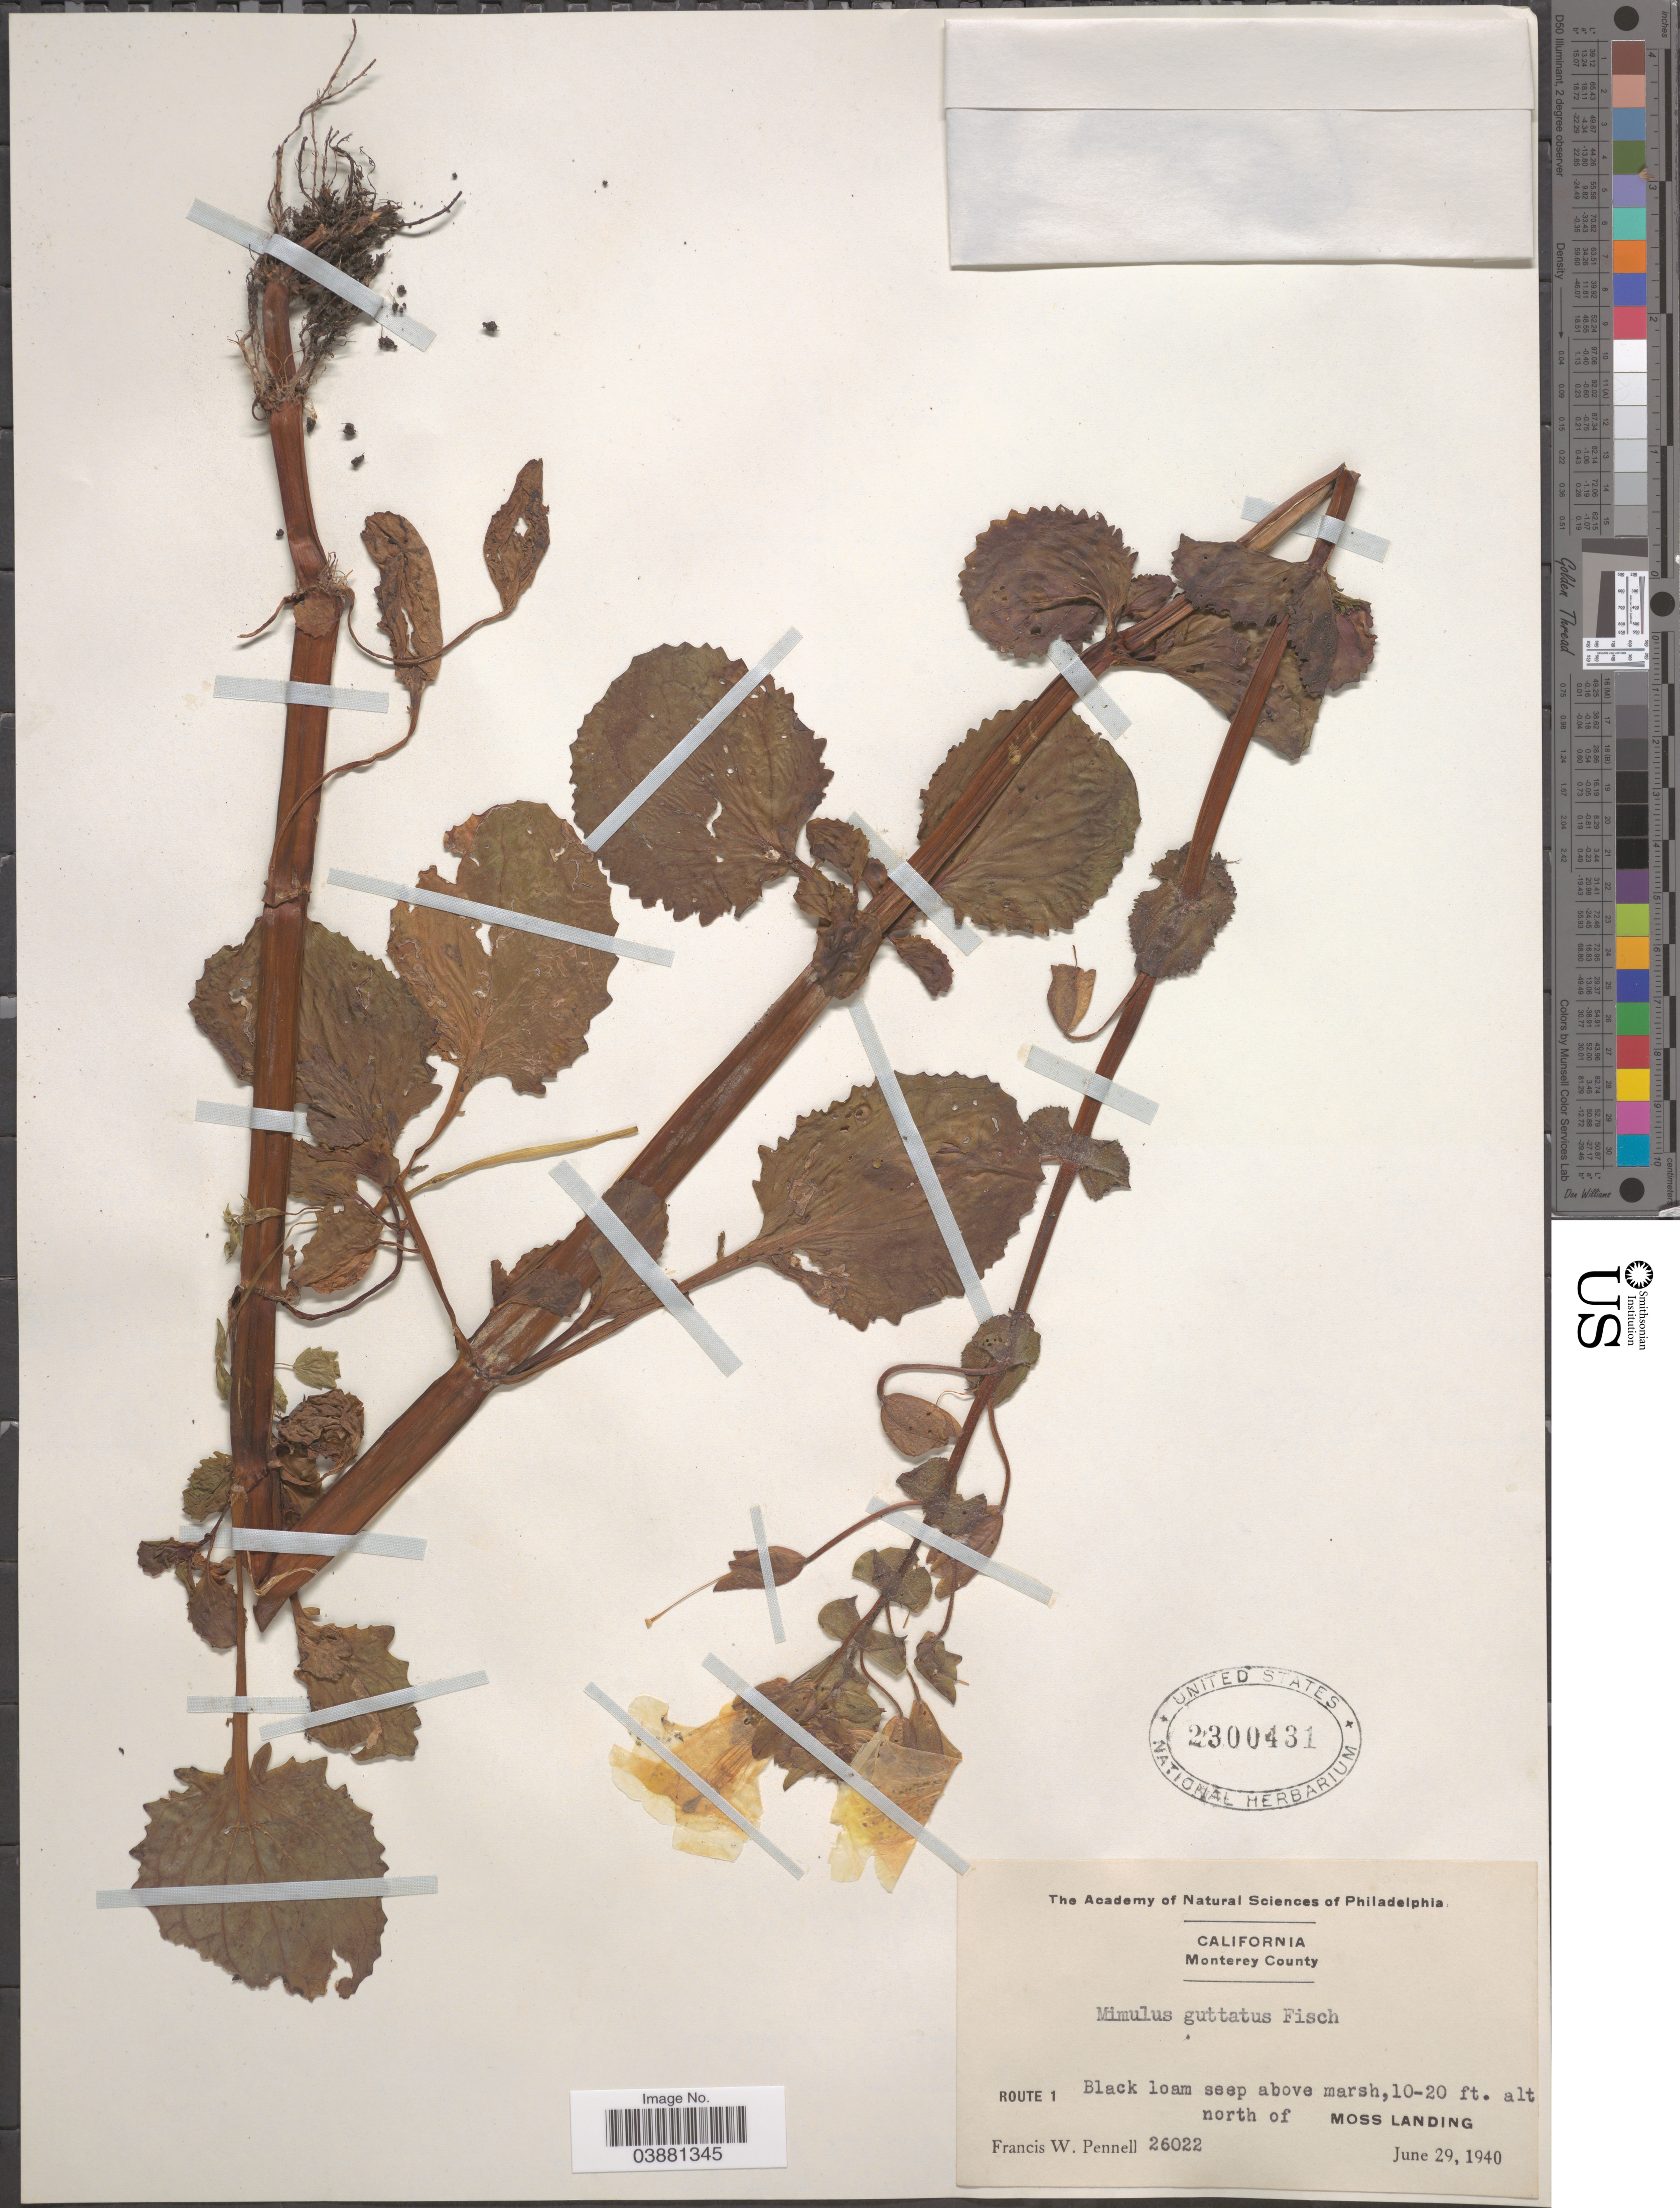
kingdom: Plantae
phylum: Tracheophyta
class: Magnoliopsida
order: Lamiales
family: Phrymaceae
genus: Mimulus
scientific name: Mimulus guttatus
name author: DC.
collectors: F. W. Pennell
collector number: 26022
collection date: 1940-06-29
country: United States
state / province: California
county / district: Monterey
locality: Monterey County. Route 1. Black loam seep above marsh, north of Moss Landing.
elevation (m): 3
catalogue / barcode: US 2300431